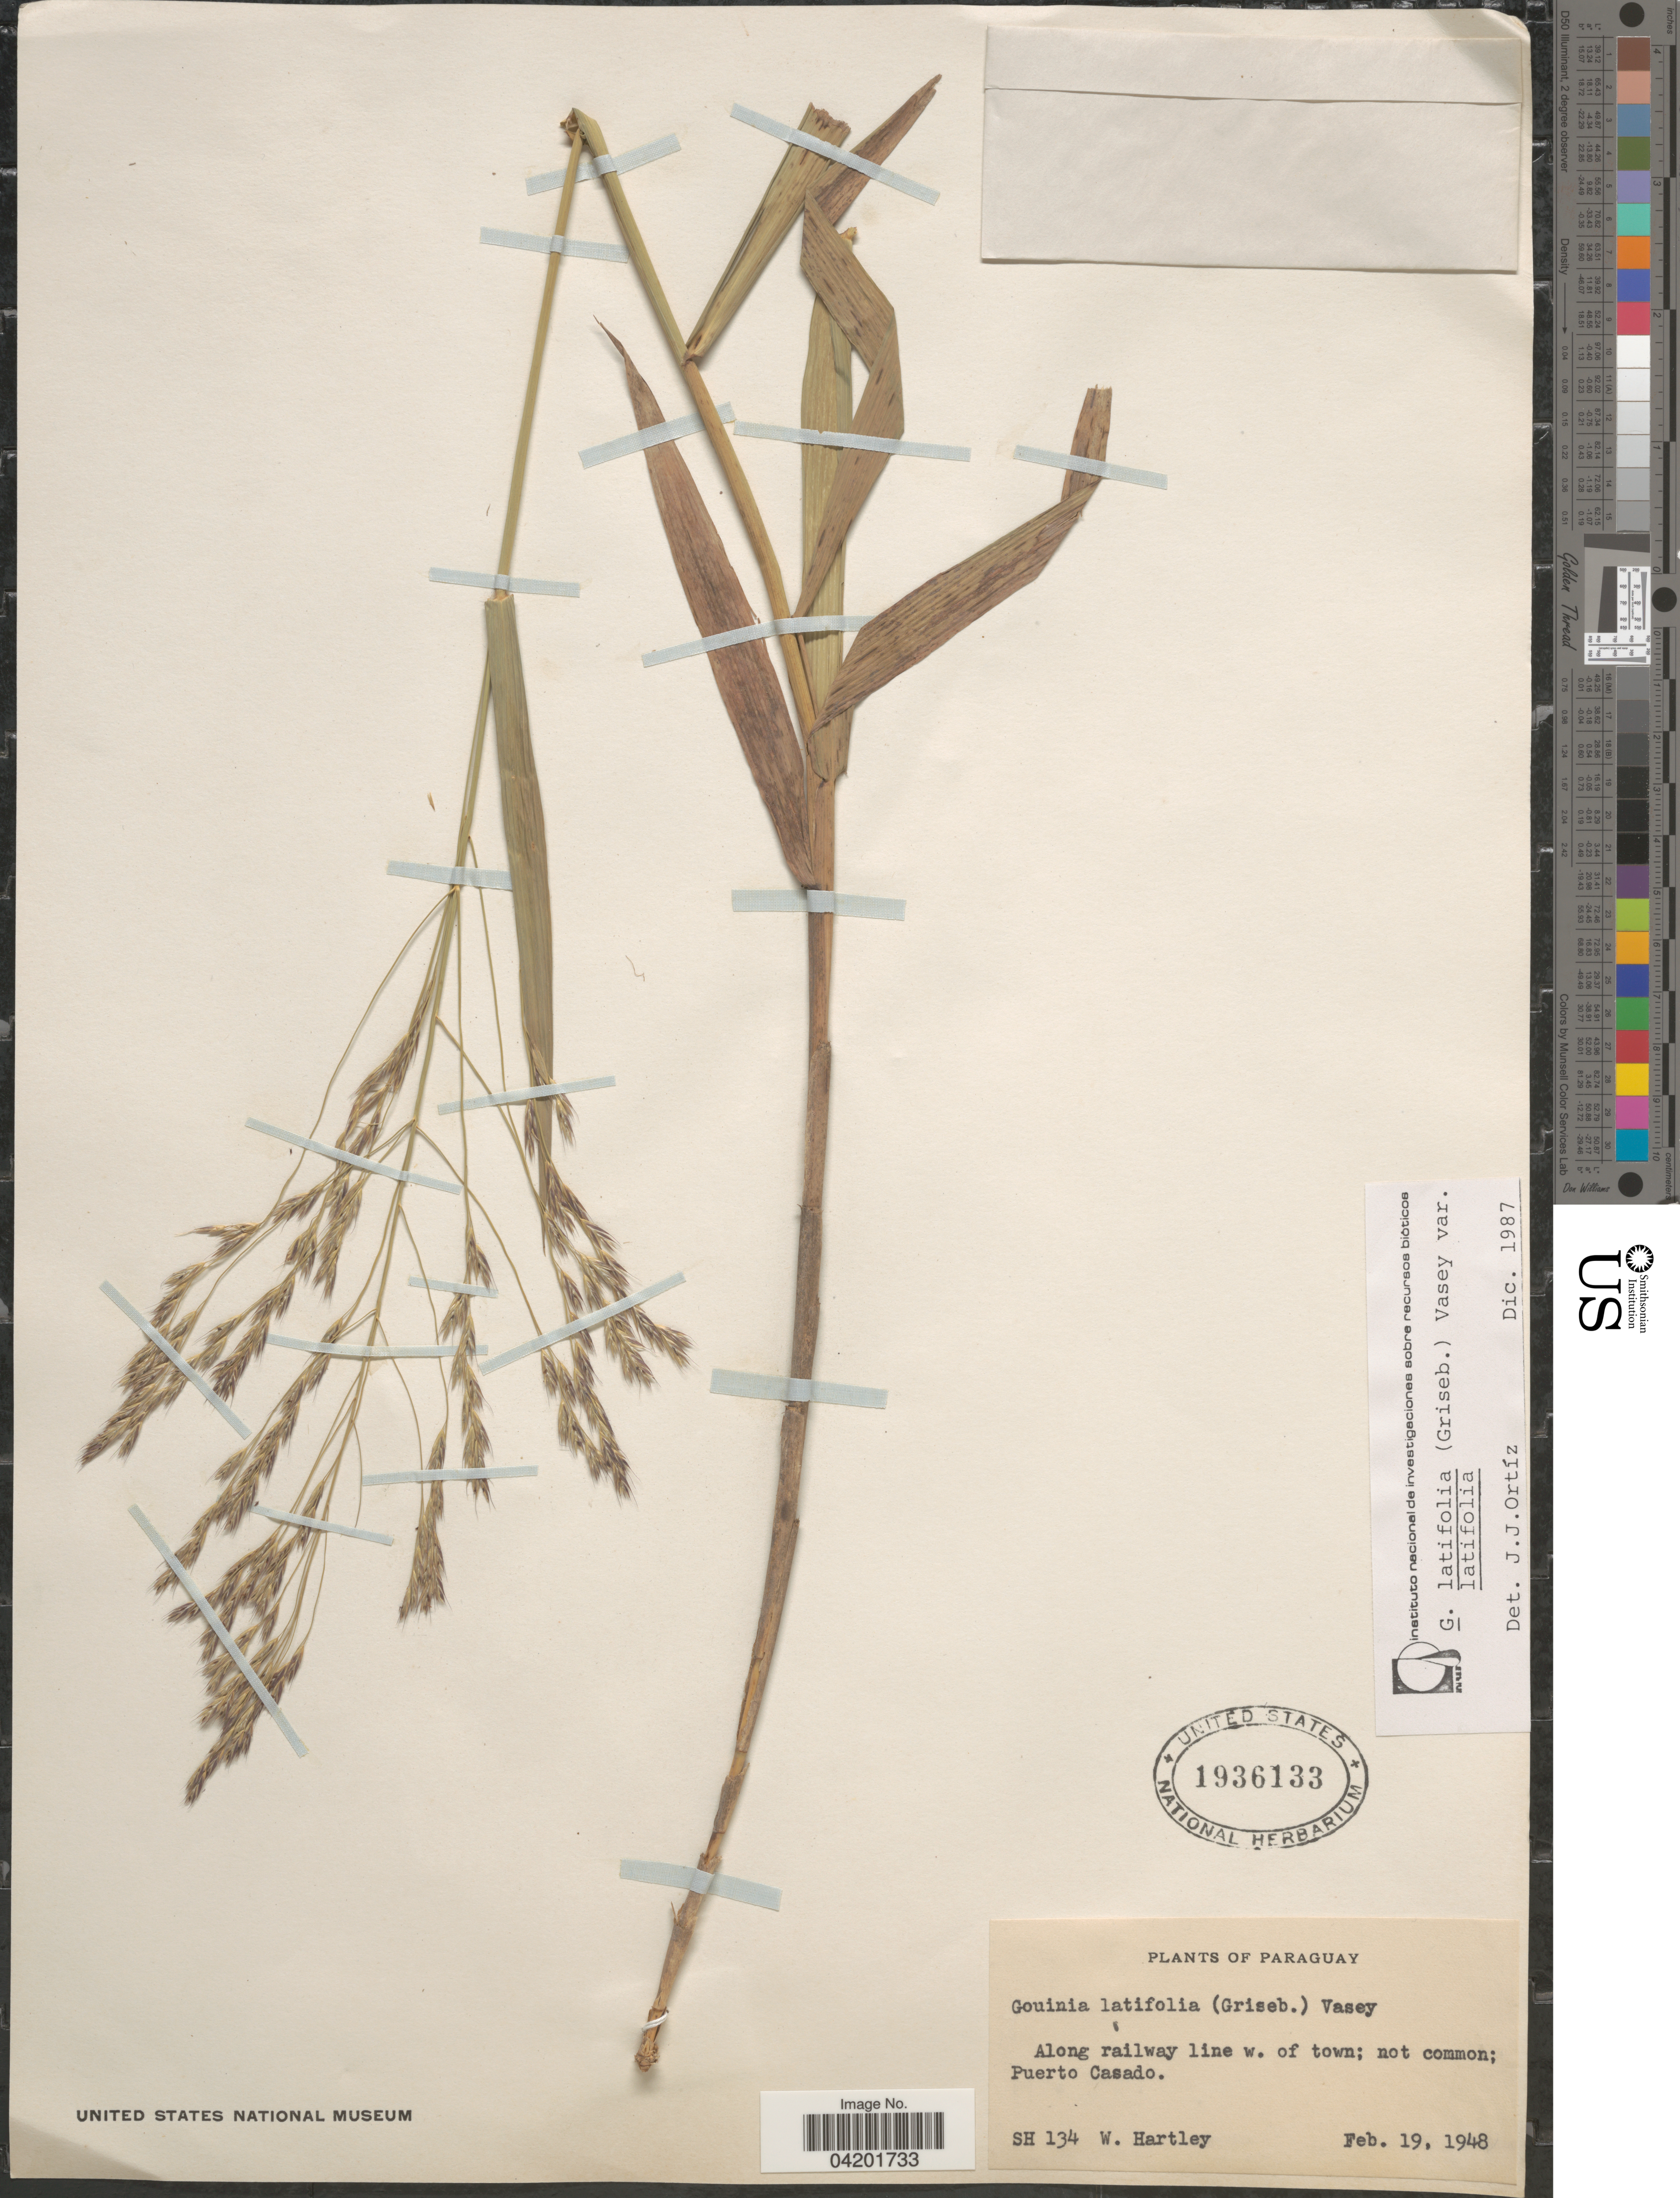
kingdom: Plantae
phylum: Tracheophyta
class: Liliopsida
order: Poales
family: Poaceae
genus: Gouinia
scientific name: Gouinia latifolia var. latifolia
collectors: W. Hartley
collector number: SH 134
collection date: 1948-02-19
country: Paraguay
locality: Along railway line w. of town; Puerto Casado.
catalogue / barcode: US 1936133